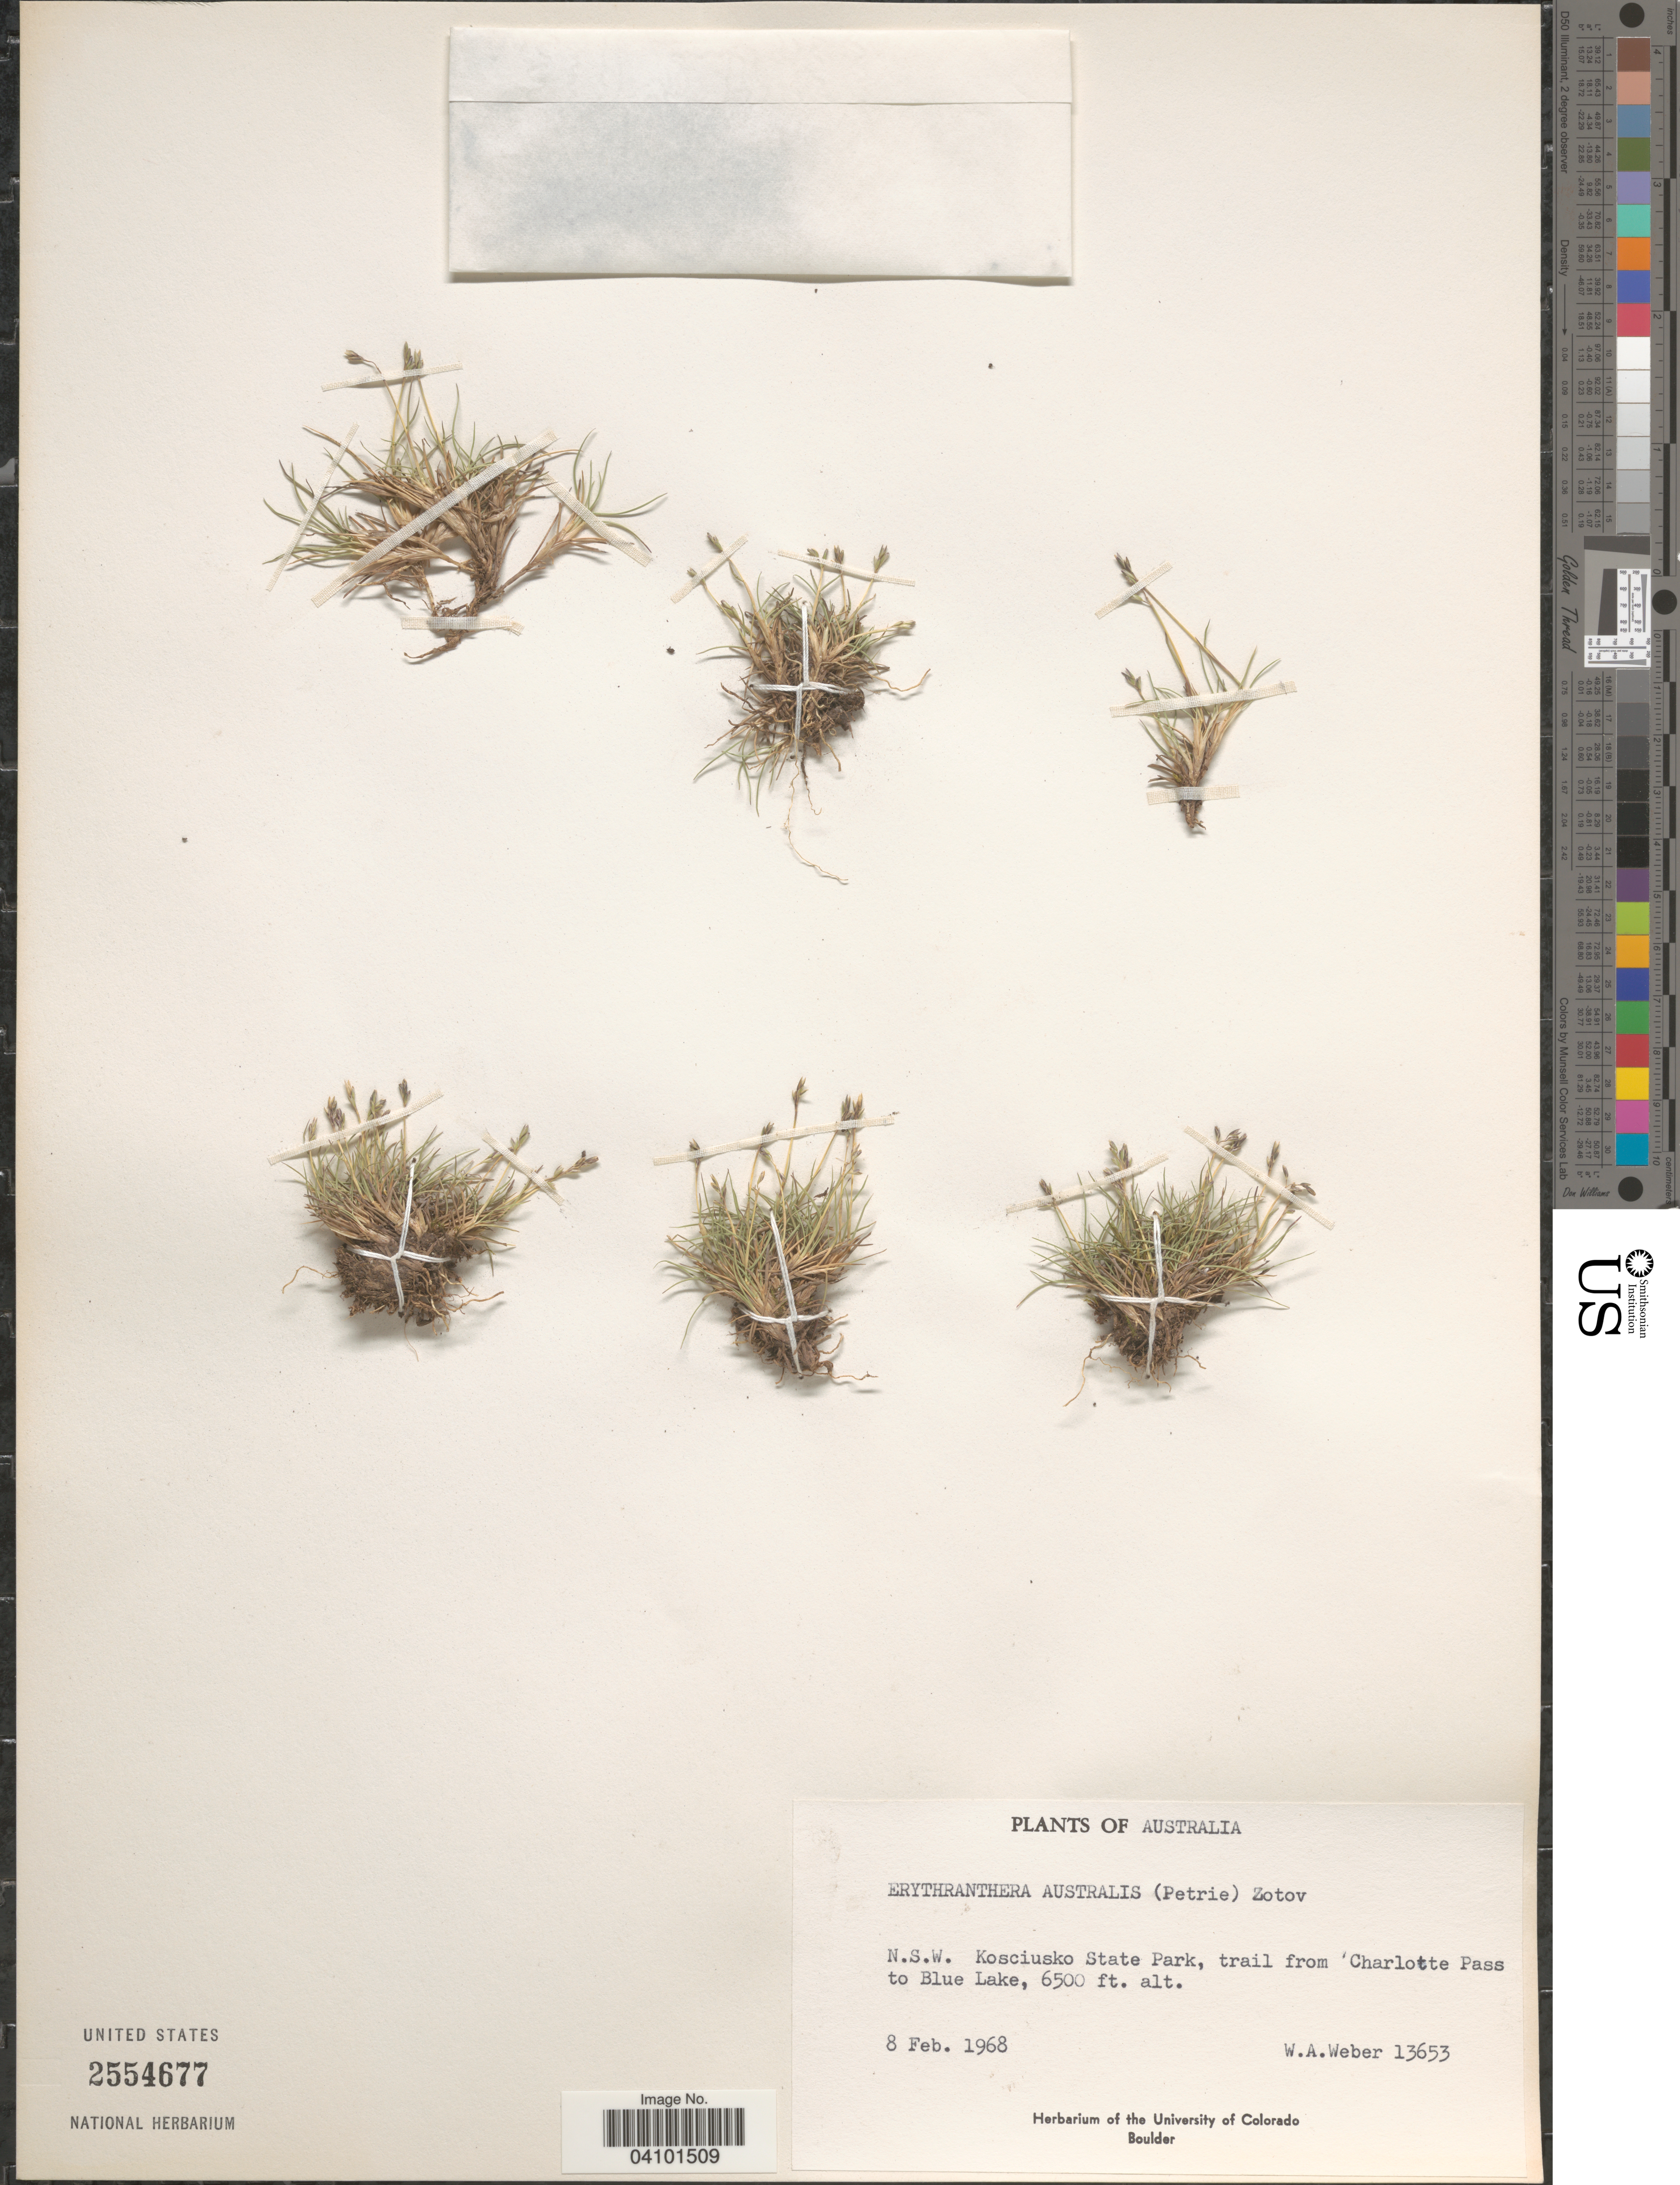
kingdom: Plantae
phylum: Tracheophyta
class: Liliopsida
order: Poales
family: Poaceae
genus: Rytidosperma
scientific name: Rytidosperma australe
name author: (Petrie) H.P. Linder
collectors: W. A. Weber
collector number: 13653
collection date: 1968-02-08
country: Australia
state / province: New South Wales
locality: Kosciusko State Park, trail from Charlotte Pass to Blue Lake.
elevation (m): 1981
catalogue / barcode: US 2554677